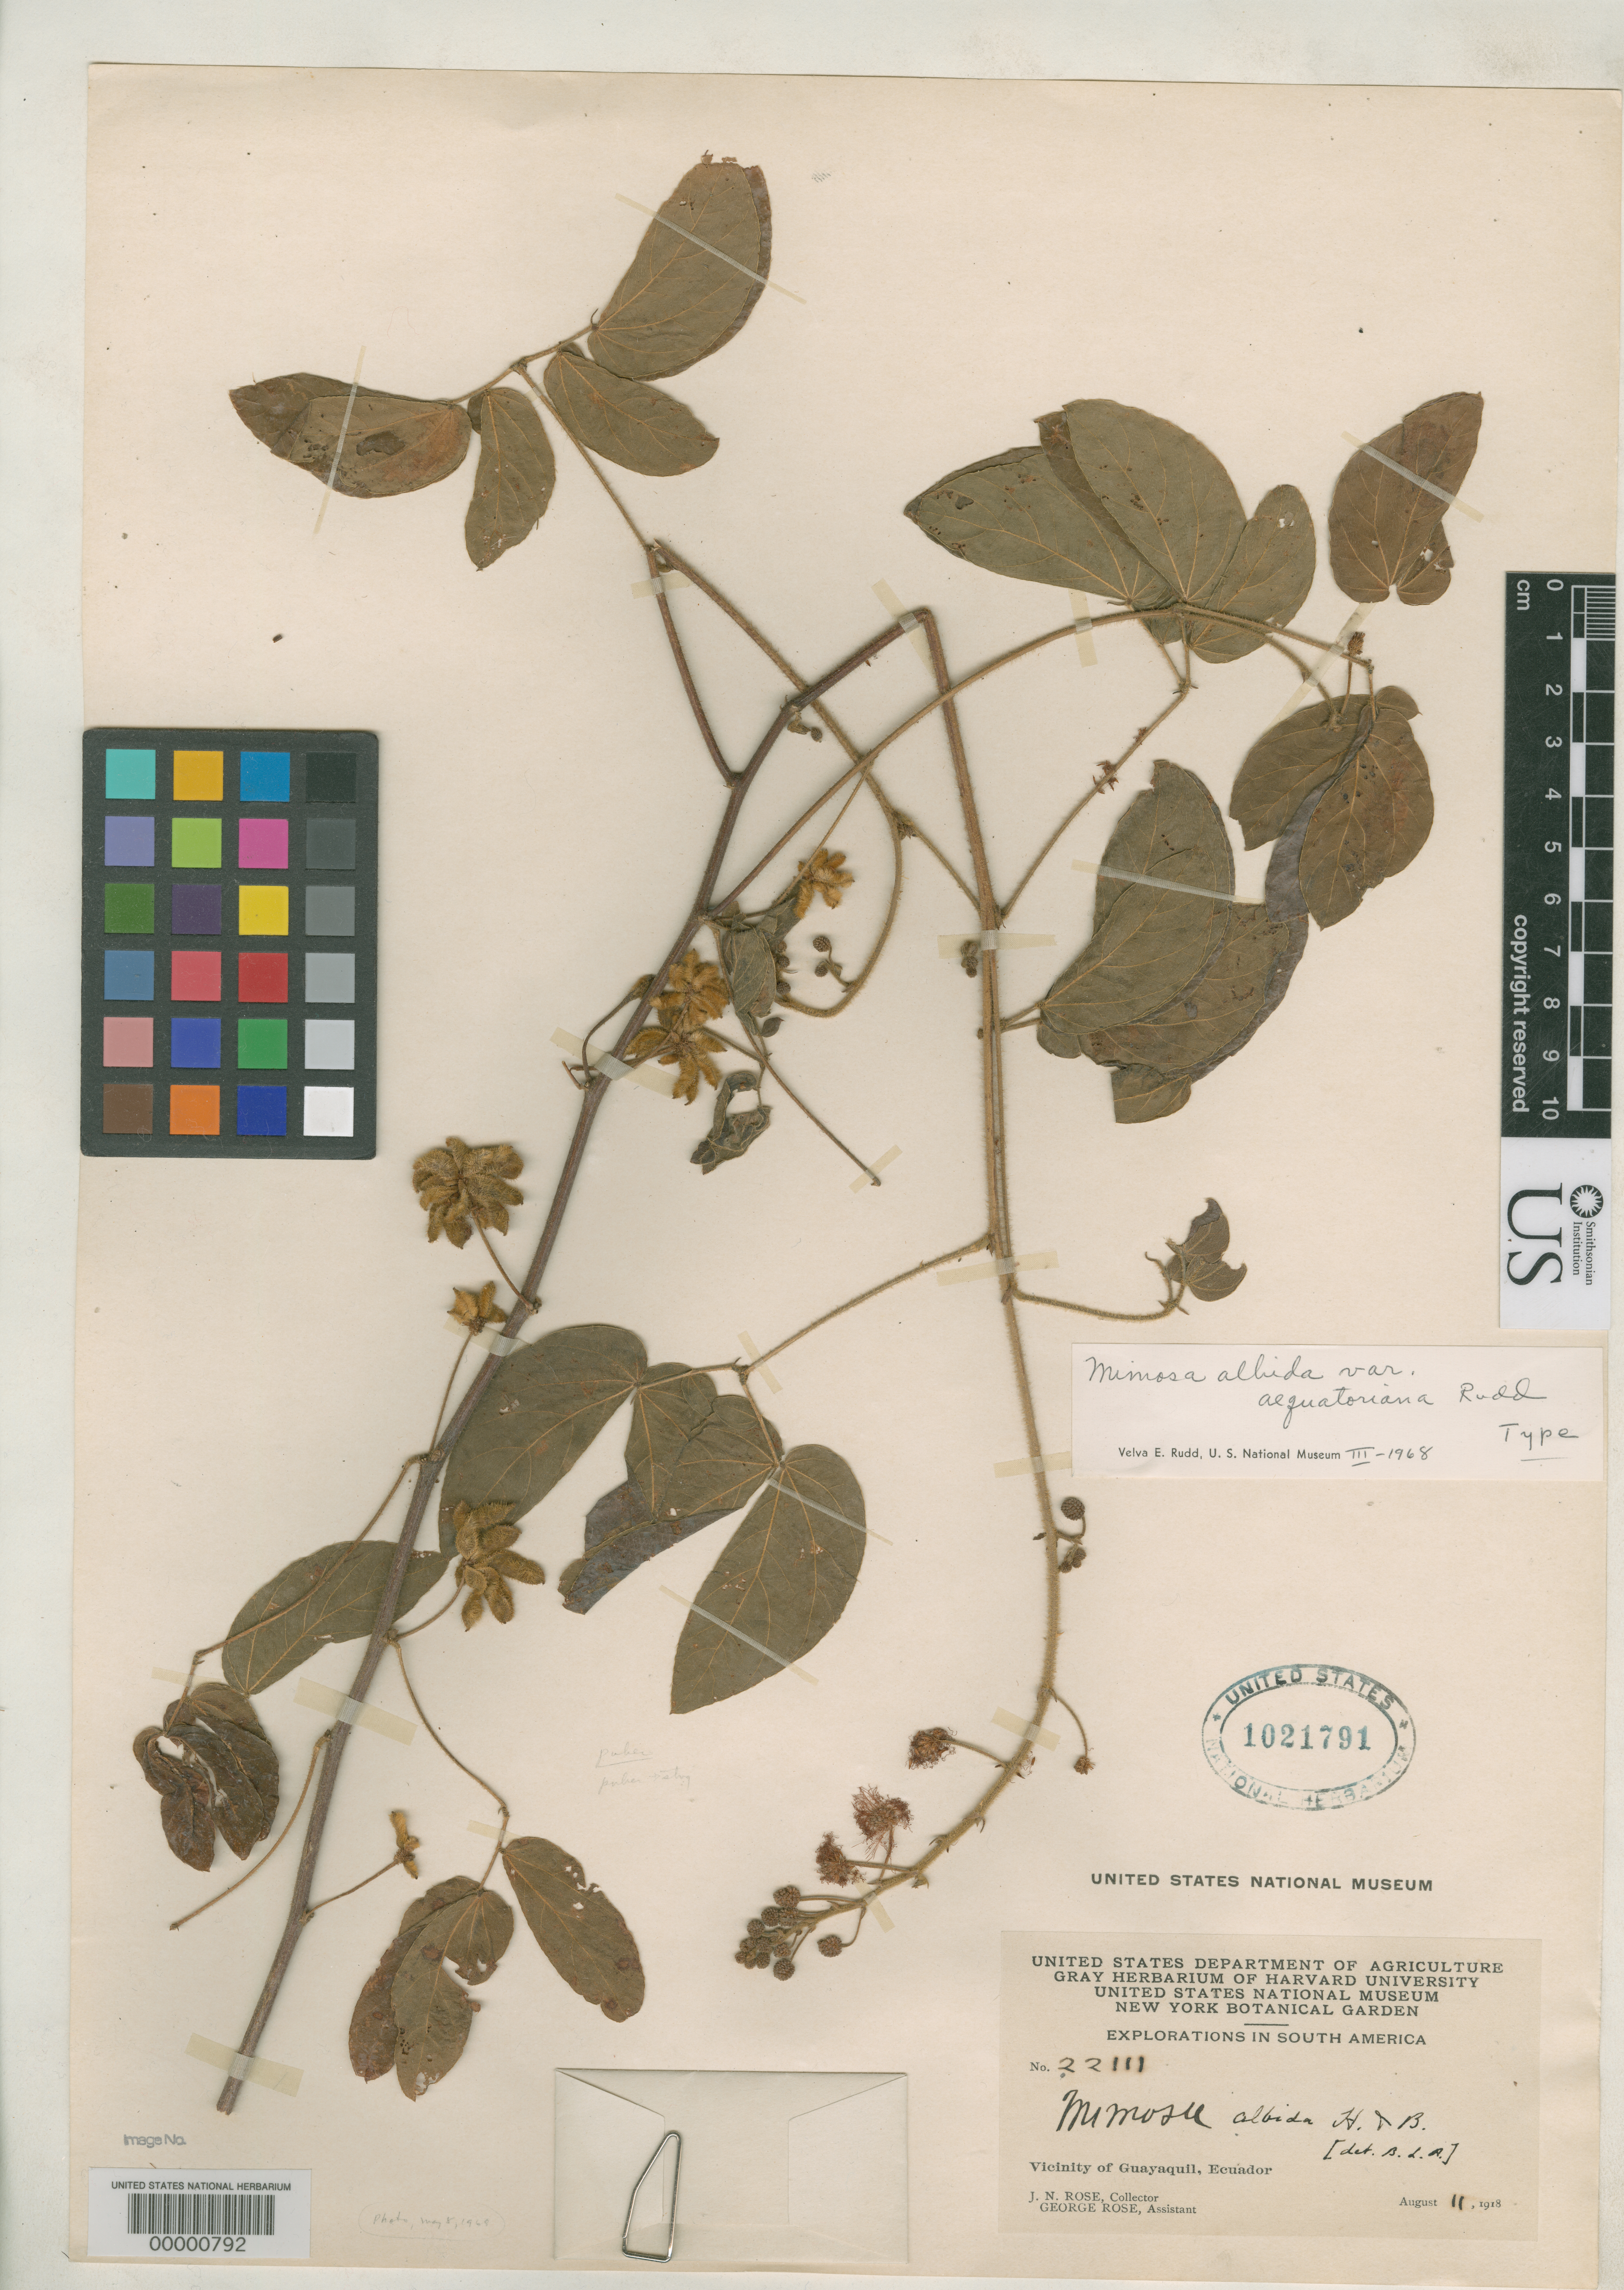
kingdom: Plantae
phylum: Tracheophyta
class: Magnoliopsida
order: Fabales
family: Fabaceae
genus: Mimosa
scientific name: Mimosa albida var. aequatoriana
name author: Rudd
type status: Holotype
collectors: J. N. Rose & G. Rose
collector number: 22111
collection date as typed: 11 Aug 1918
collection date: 1918-08-11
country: Ecuador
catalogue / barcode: US 1021791